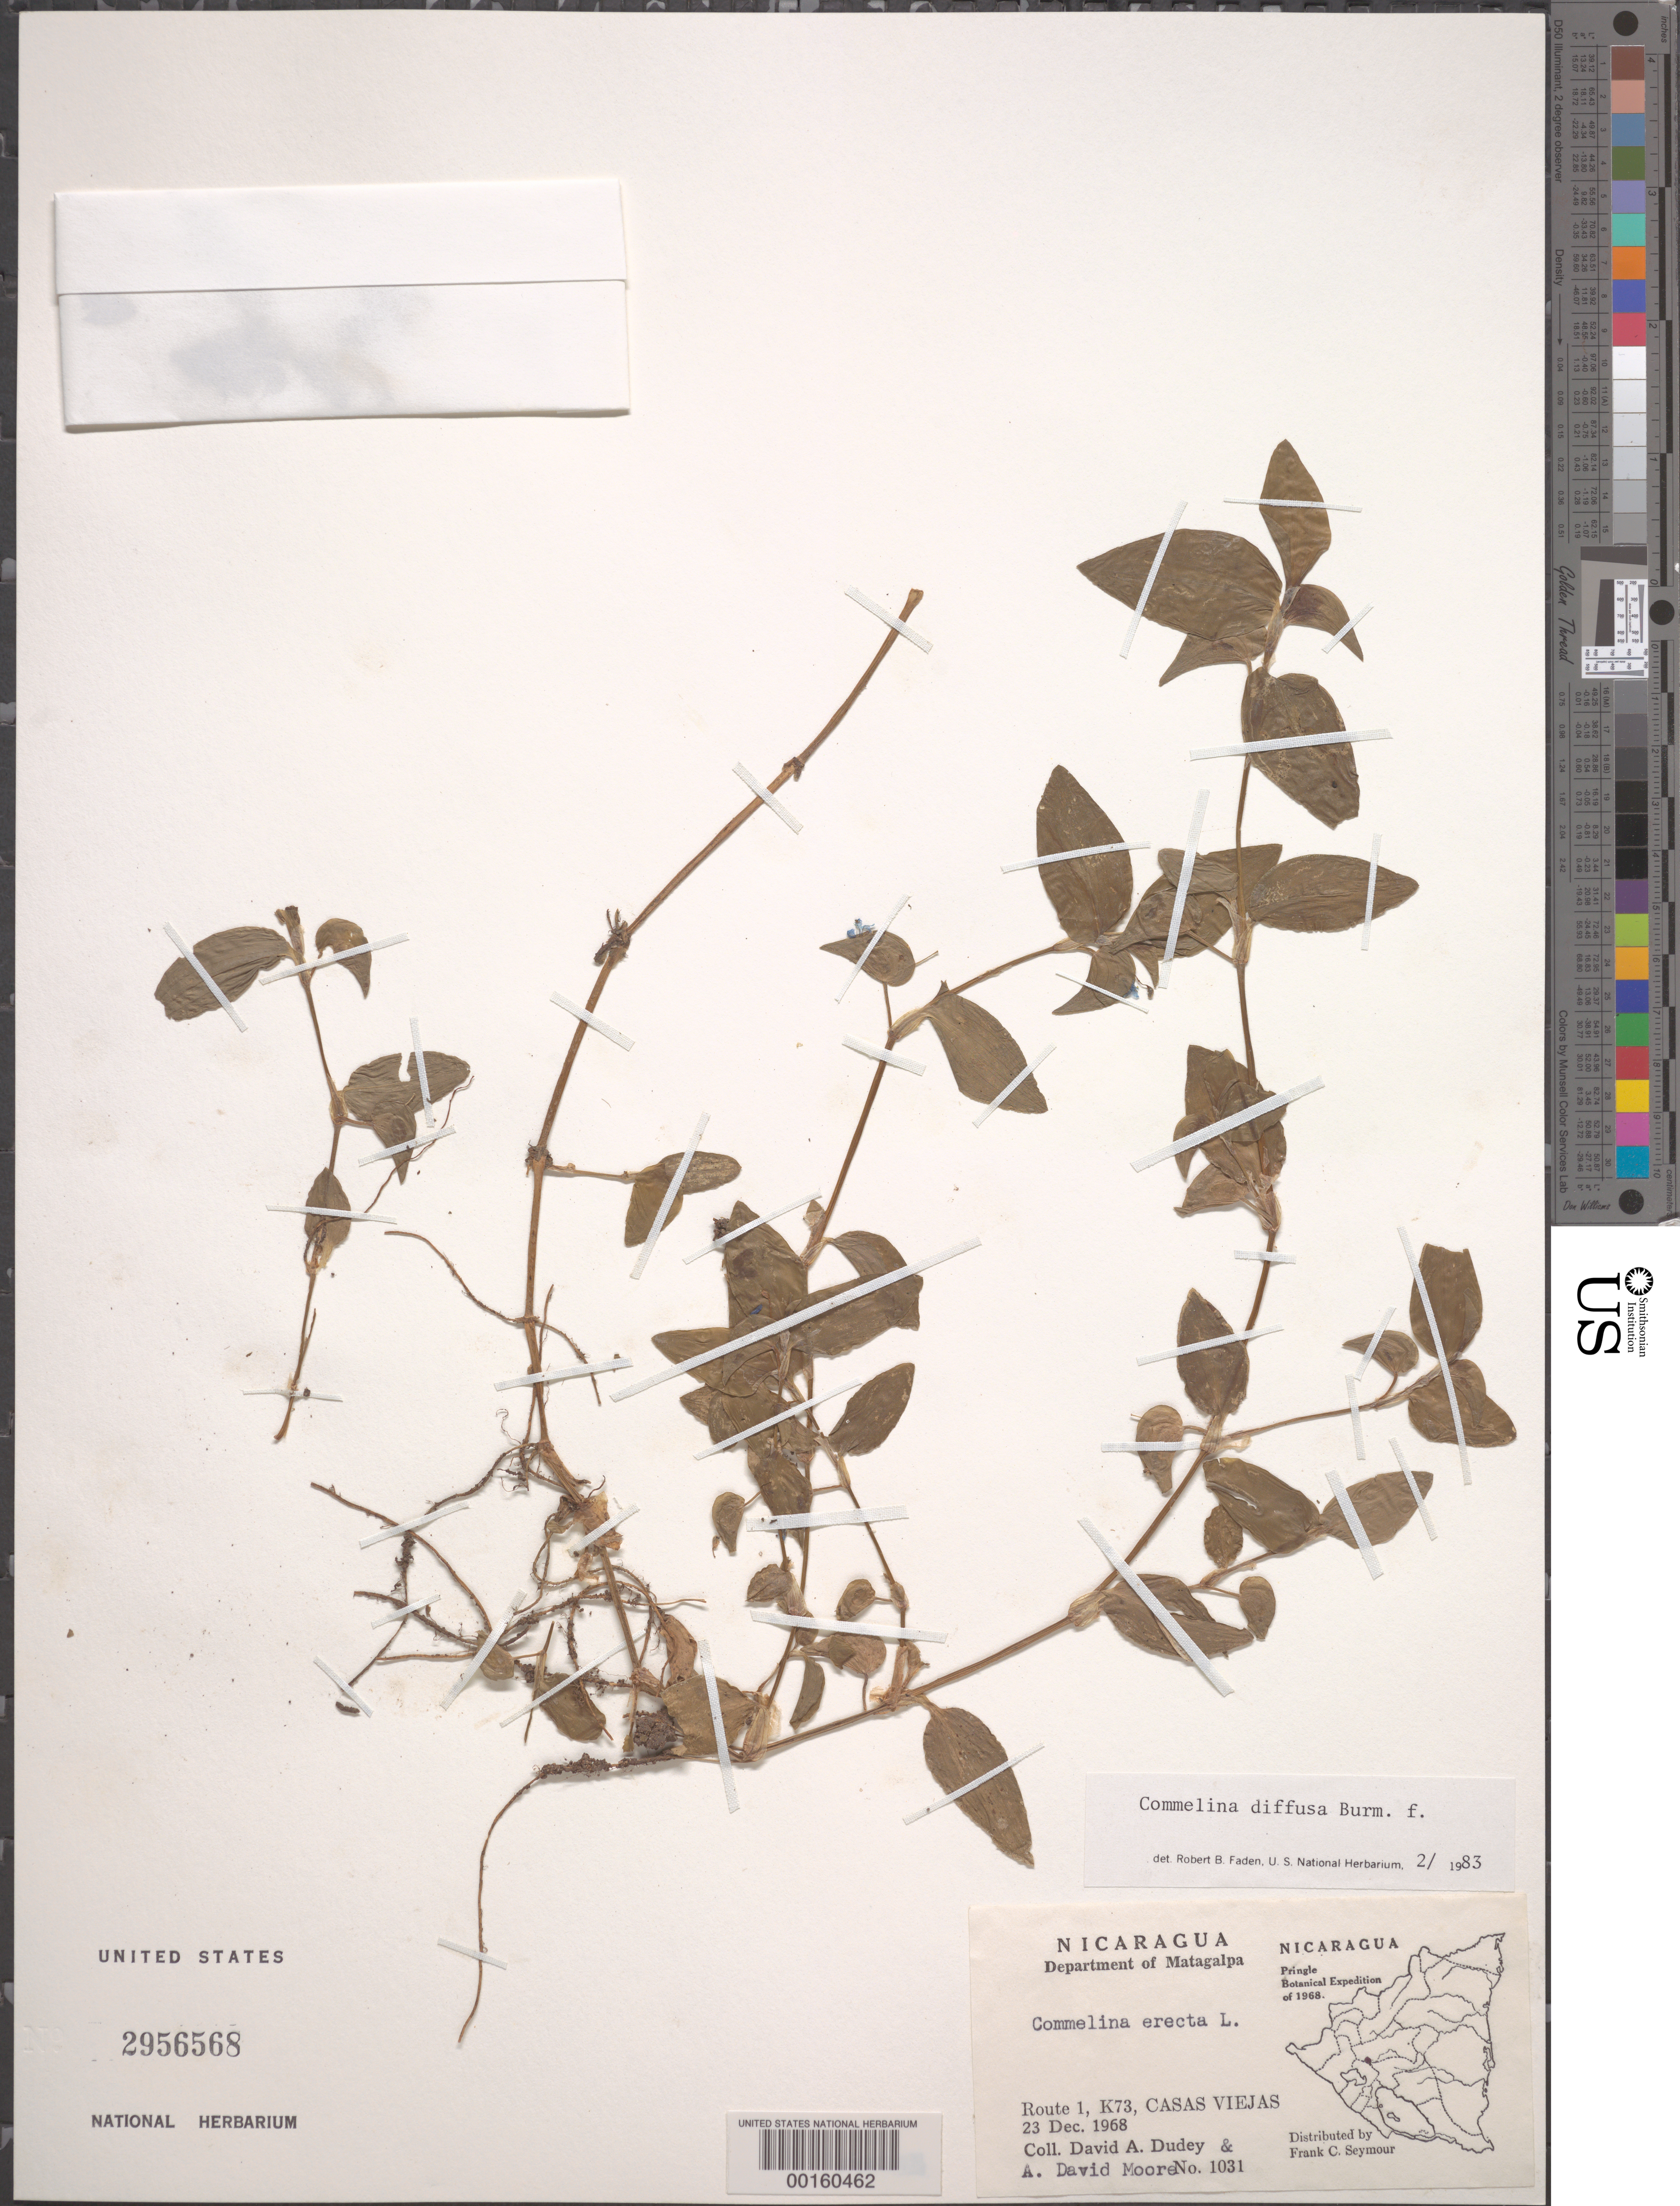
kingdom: Plantae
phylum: Tracheophyta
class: Liliopsida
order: Commelinales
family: Commelinaceae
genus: Commelina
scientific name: Commelina diffusa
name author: Burm. f.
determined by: Faden, Robert B., (US), Smithsonian Institution - National Museum of Natural History (UNITED STATES)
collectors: D. Moore & D. Dudley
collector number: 1031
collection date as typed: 23 Dec 1968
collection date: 1968-12-23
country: Nicaragua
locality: Casas viejas; rt 1 km 73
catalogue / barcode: US 2956568